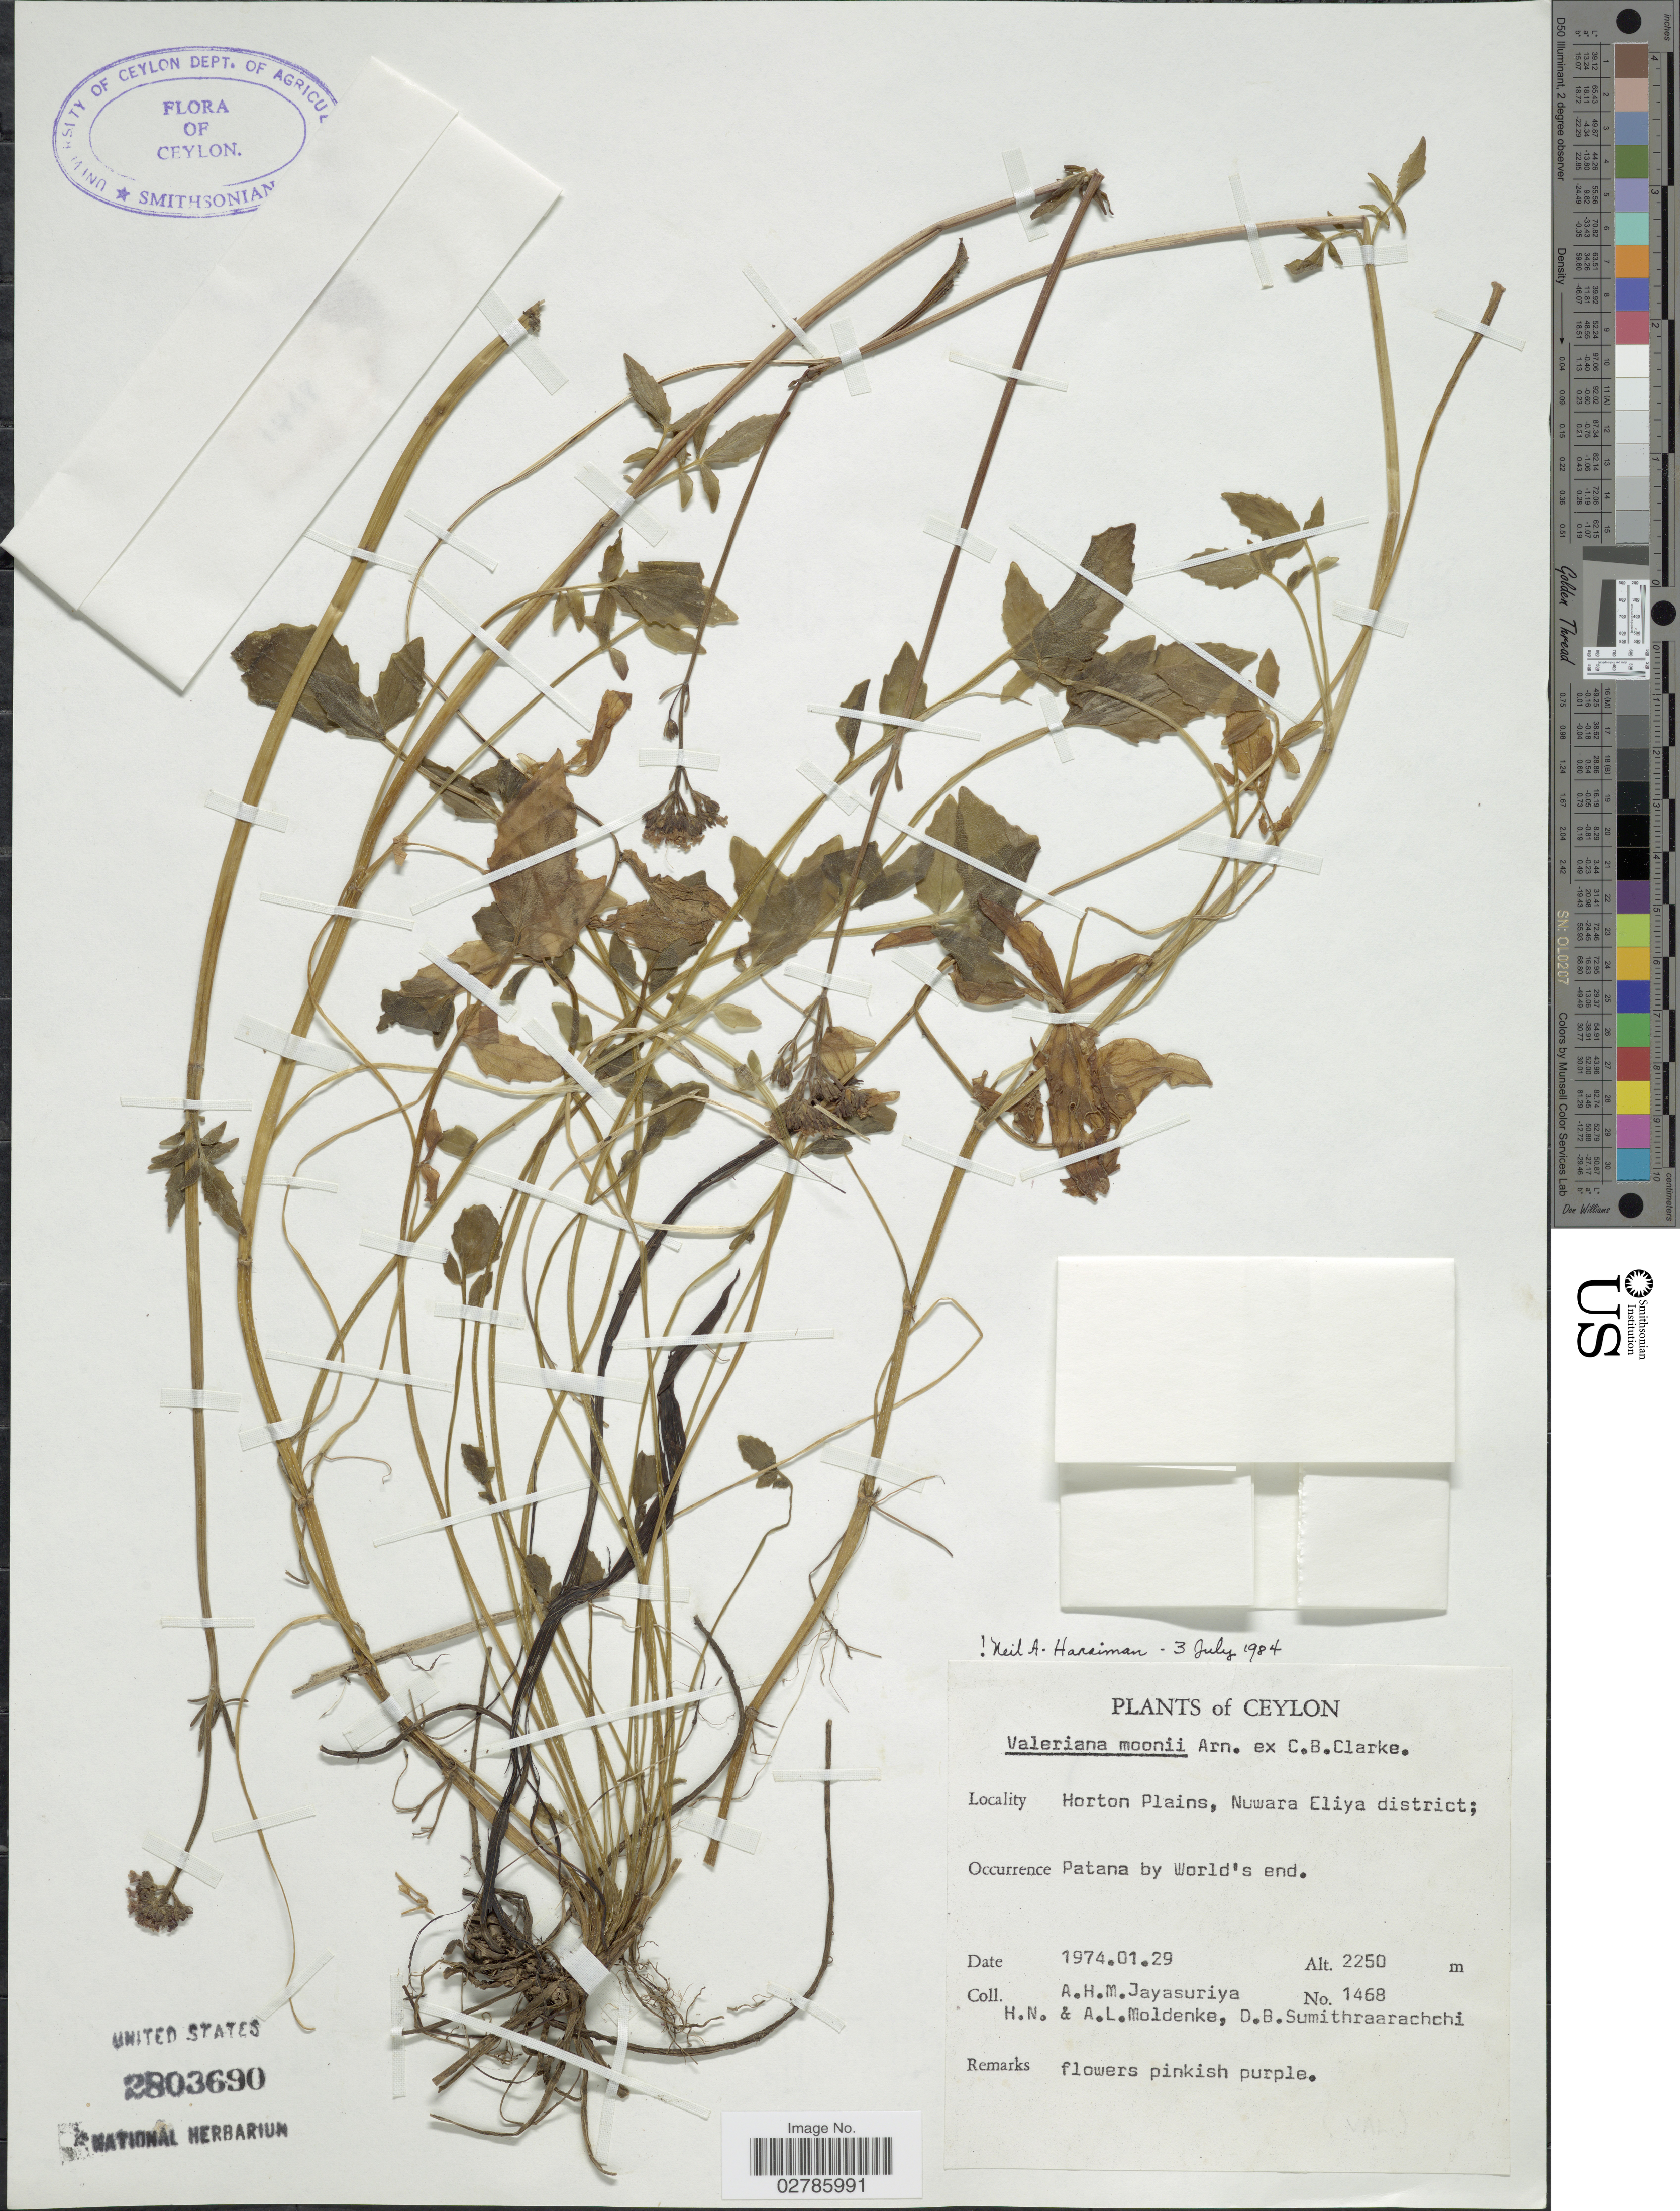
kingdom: Plantae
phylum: Tracheophyta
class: Magnoliopsida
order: Dipsacales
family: Caprifoliaceae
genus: Valeriana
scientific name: Valeriana moonii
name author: Arn.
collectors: A. H. Jayasuriya, H. N. Moldenke, A. L. Moldenke & D. B. Sumithraarachchi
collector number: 1468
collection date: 1974-01-29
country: Sri Lanka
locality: Ceylon. Horton Plains, Nuwara Eliya district; Patana by World's end.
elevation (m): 2250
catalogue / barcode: US 2803690